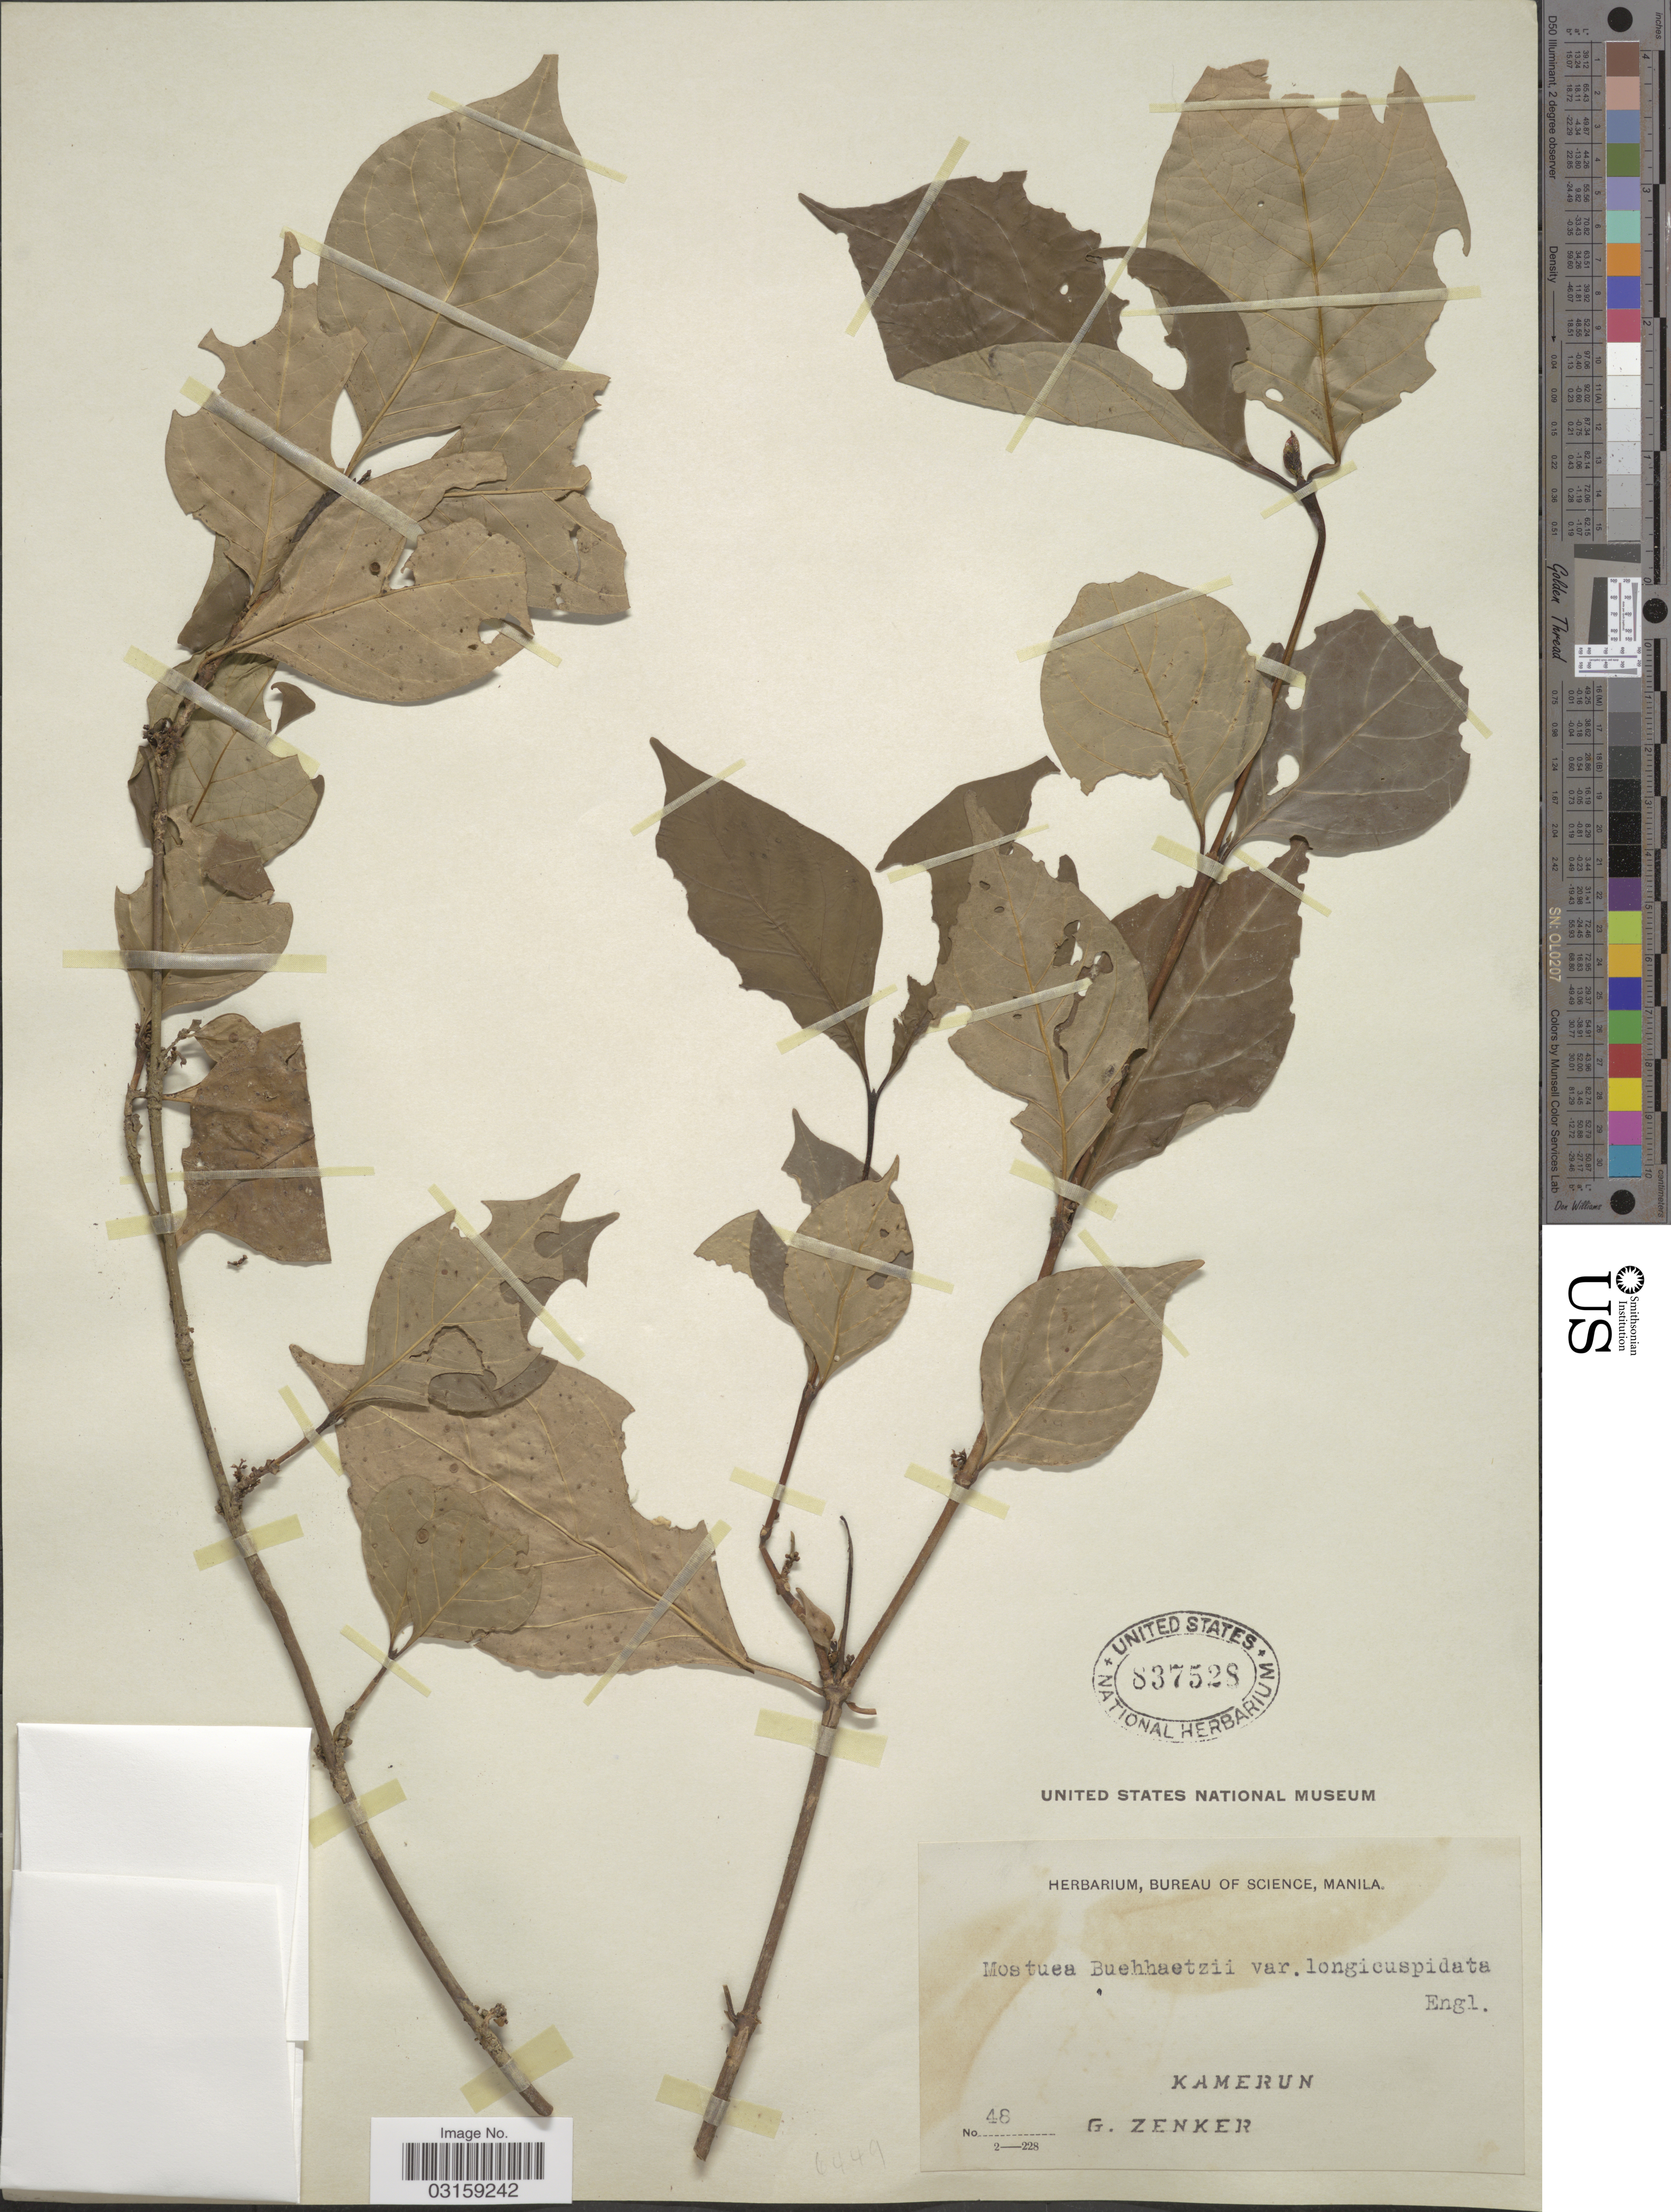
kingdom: Plantae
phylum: Tracheophyta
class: Magnoliopsida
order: Gentianales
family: Gelsemiaceae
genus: Mostuea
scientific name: Mostuea buchholzii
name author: Engl.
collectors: G. A. Zenker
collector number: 48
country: Cameroon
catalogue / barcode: US 837528